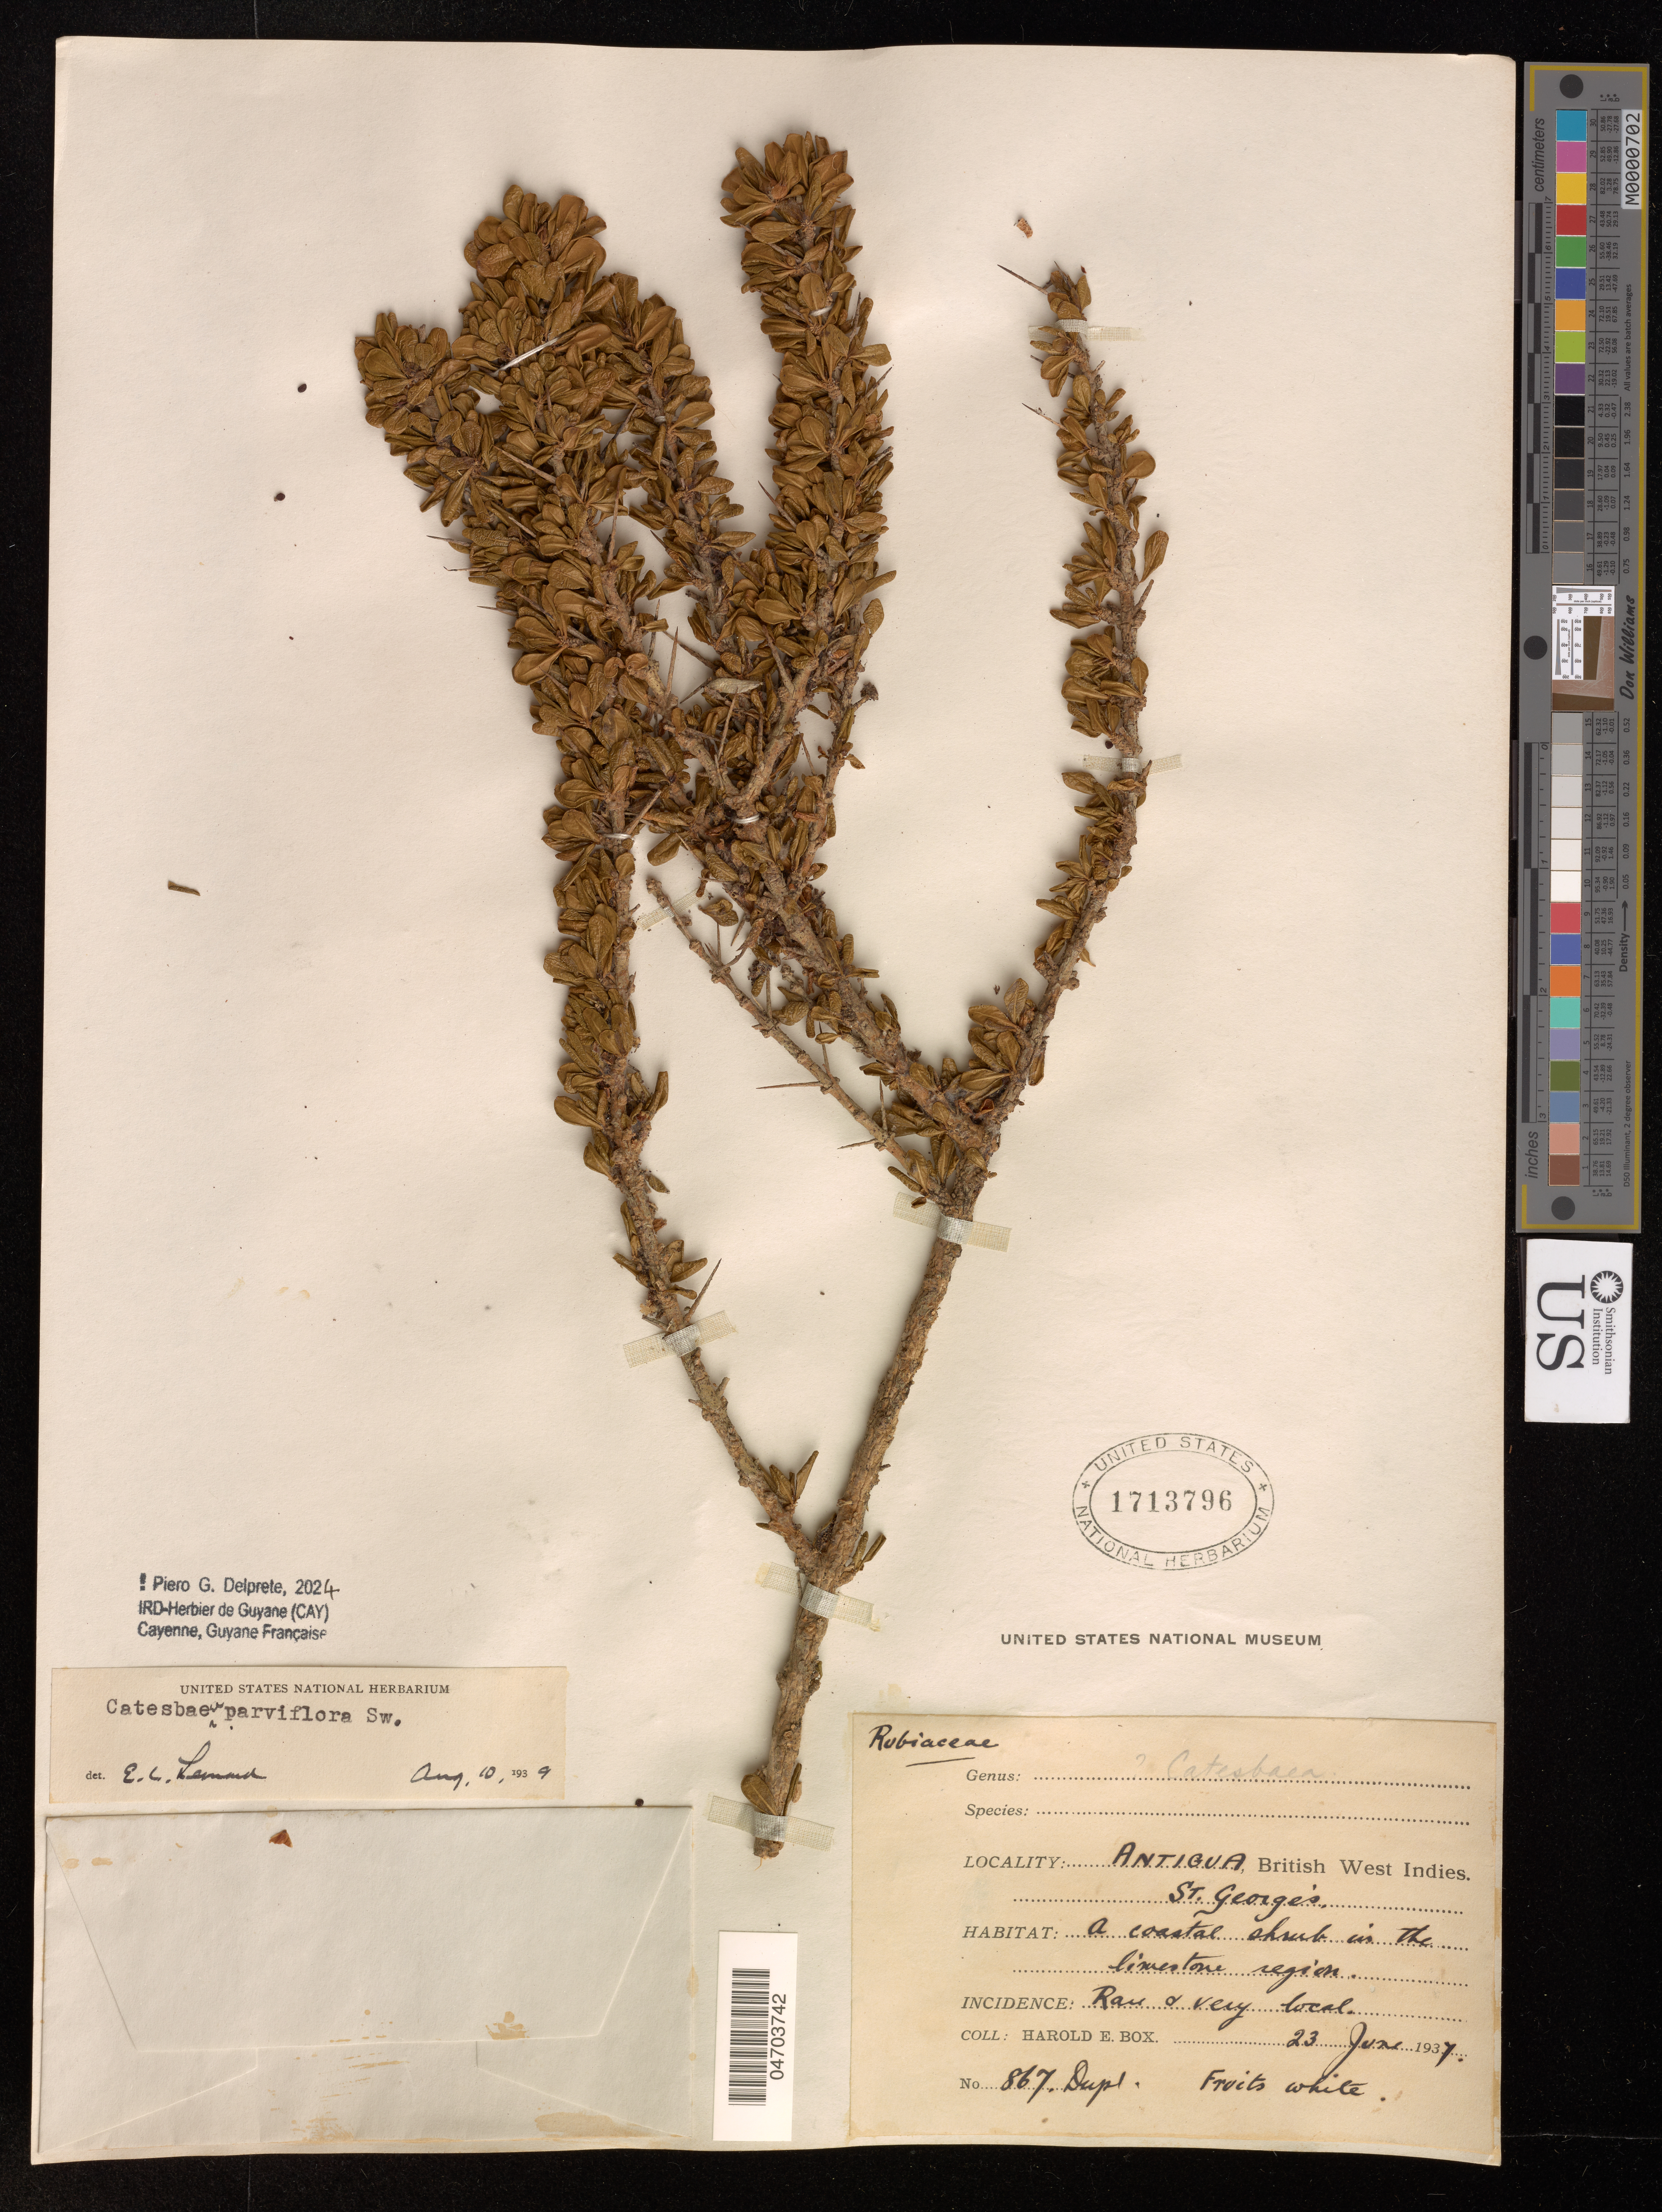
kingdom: Plantae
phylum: Tracheophyta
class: Magnoliopsida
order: Gentianales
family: Rubiaceae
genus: Catesbaea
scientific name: Catesbaea parviflora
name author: Sw.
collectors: H. E. Box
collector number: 867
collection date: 1937-06-23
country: Antigua and Barbuda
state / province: Saint George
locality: British West Indies.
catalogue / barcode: US 1713796